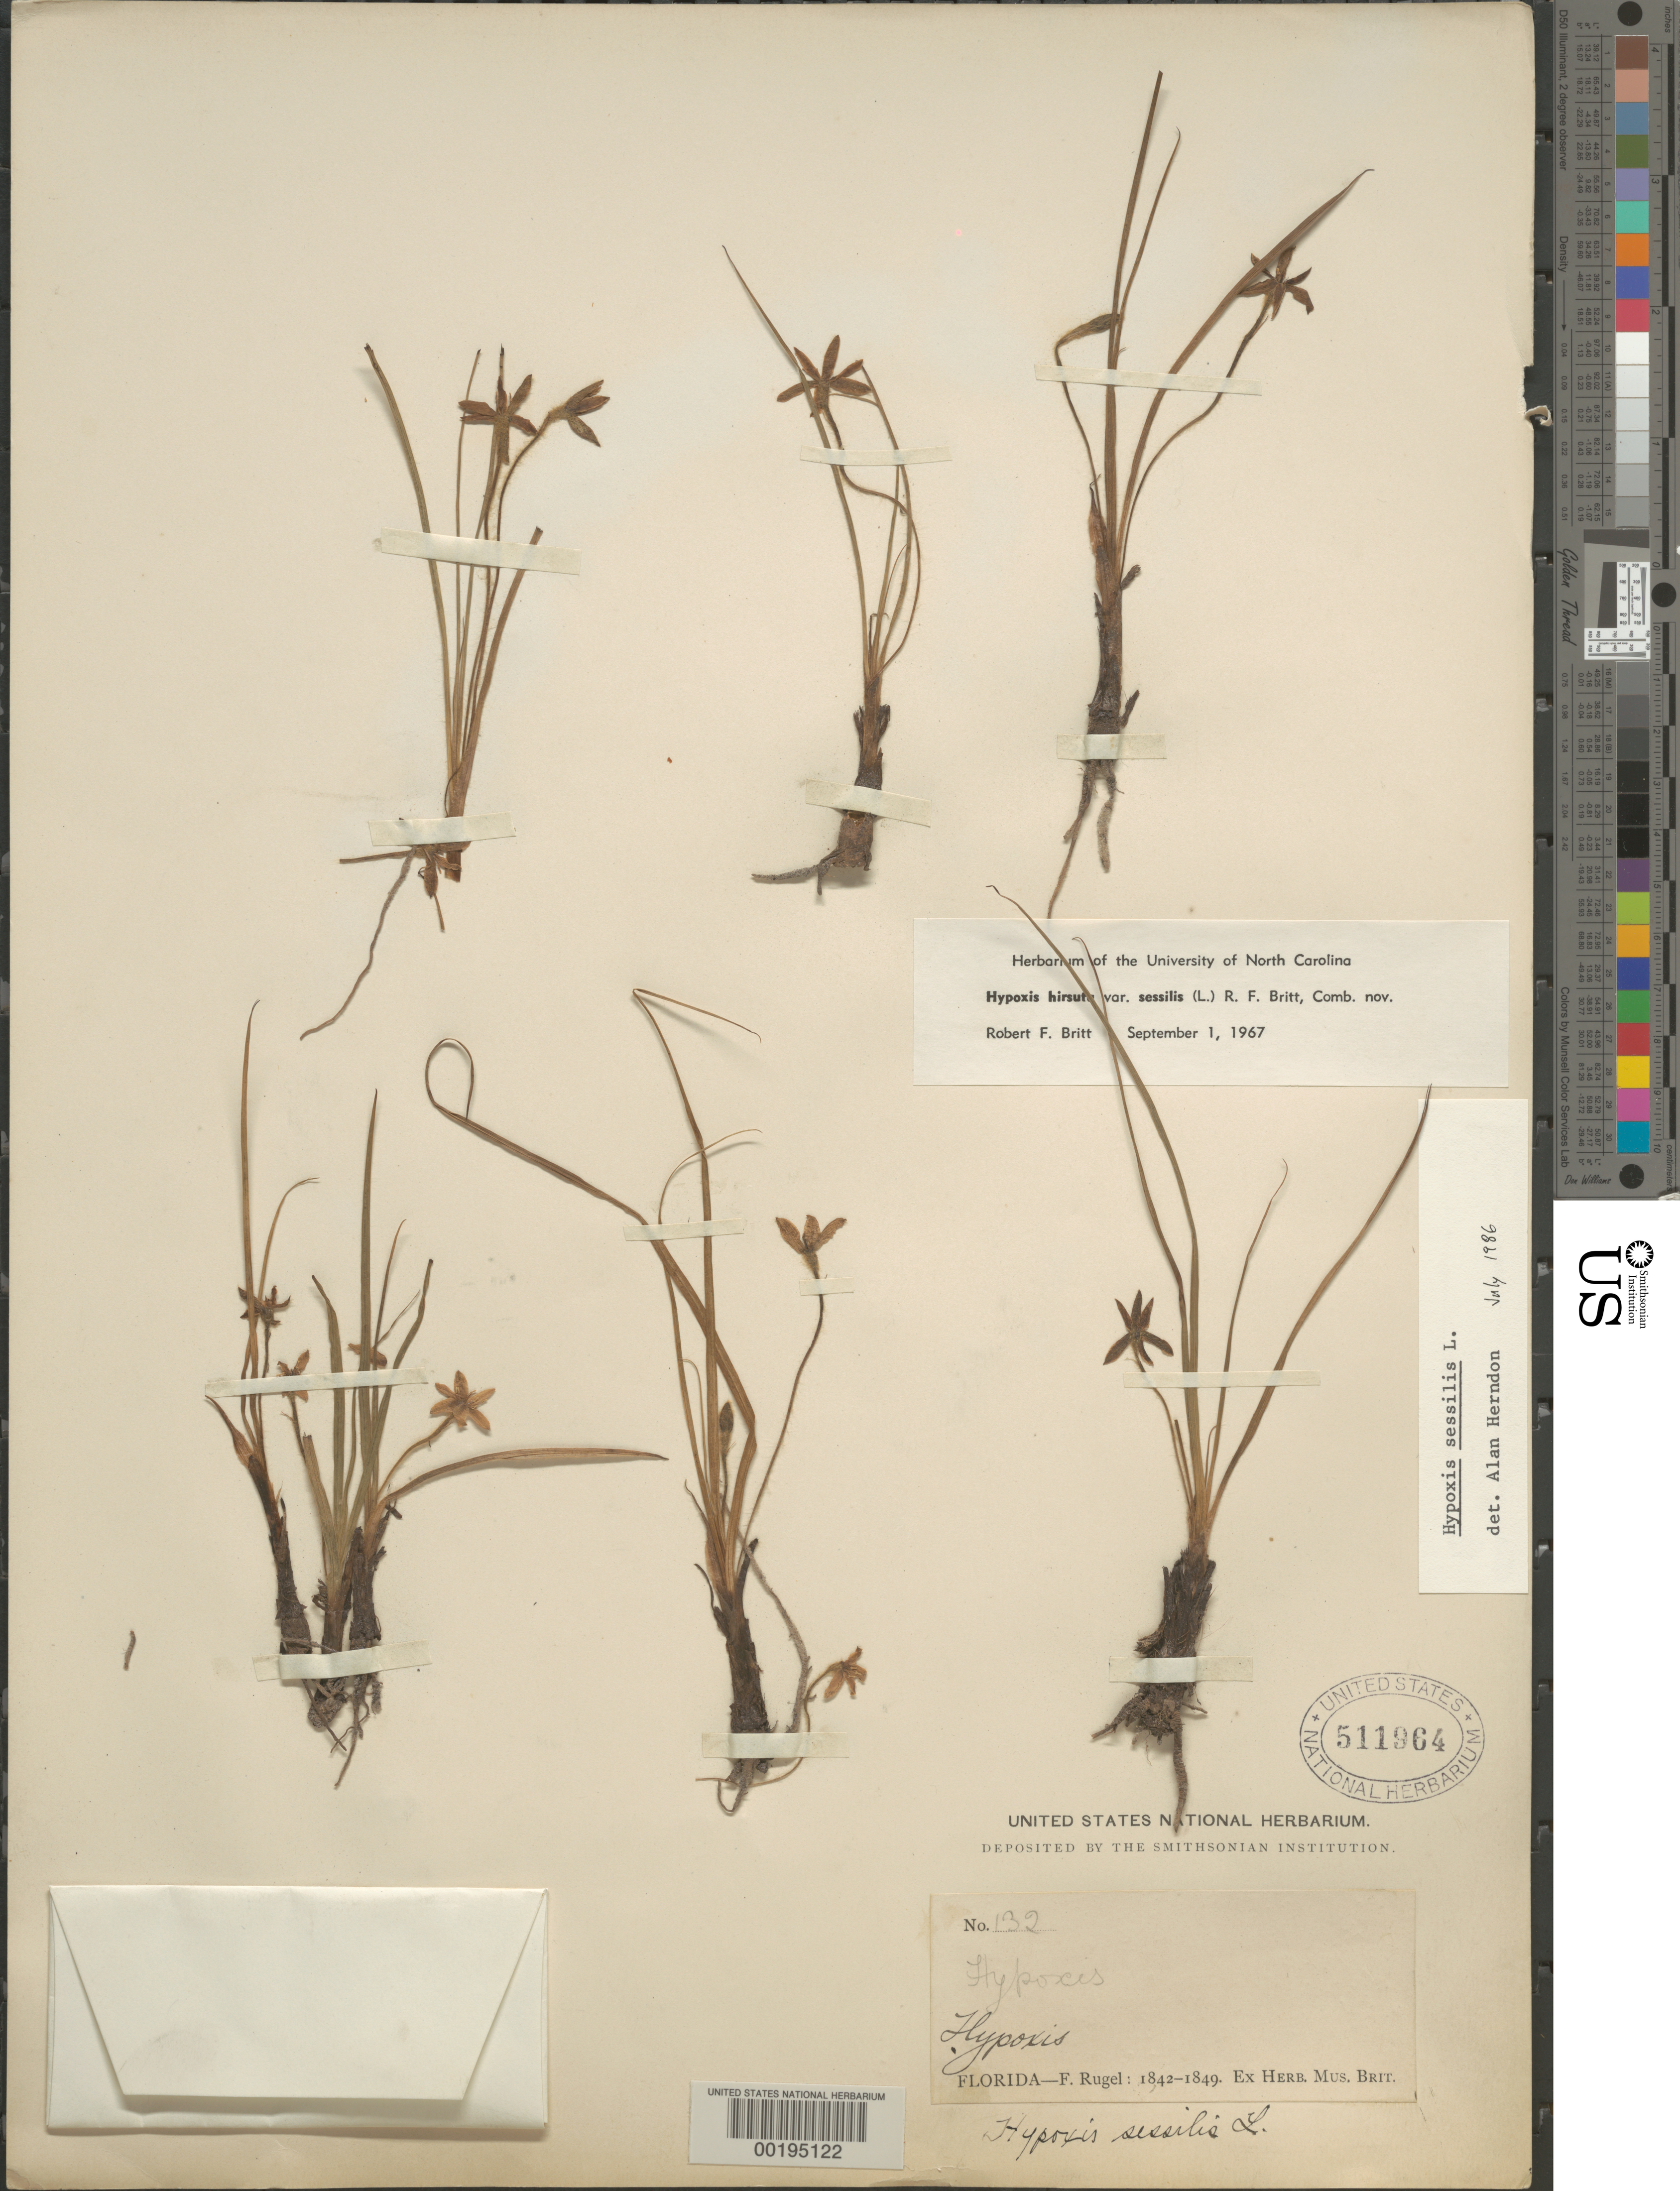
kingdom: Plantae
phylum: Tracheophyta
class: Liliopsida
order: Asparagales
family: Hypoxidaceae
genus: Hypoxis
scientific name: Hypoxis sessilis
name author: L.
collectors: F. Rugel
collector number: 132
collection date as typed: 1842 to -- --- 1849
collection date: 1842/1849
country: United States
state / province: Florida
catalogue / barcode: US 511964